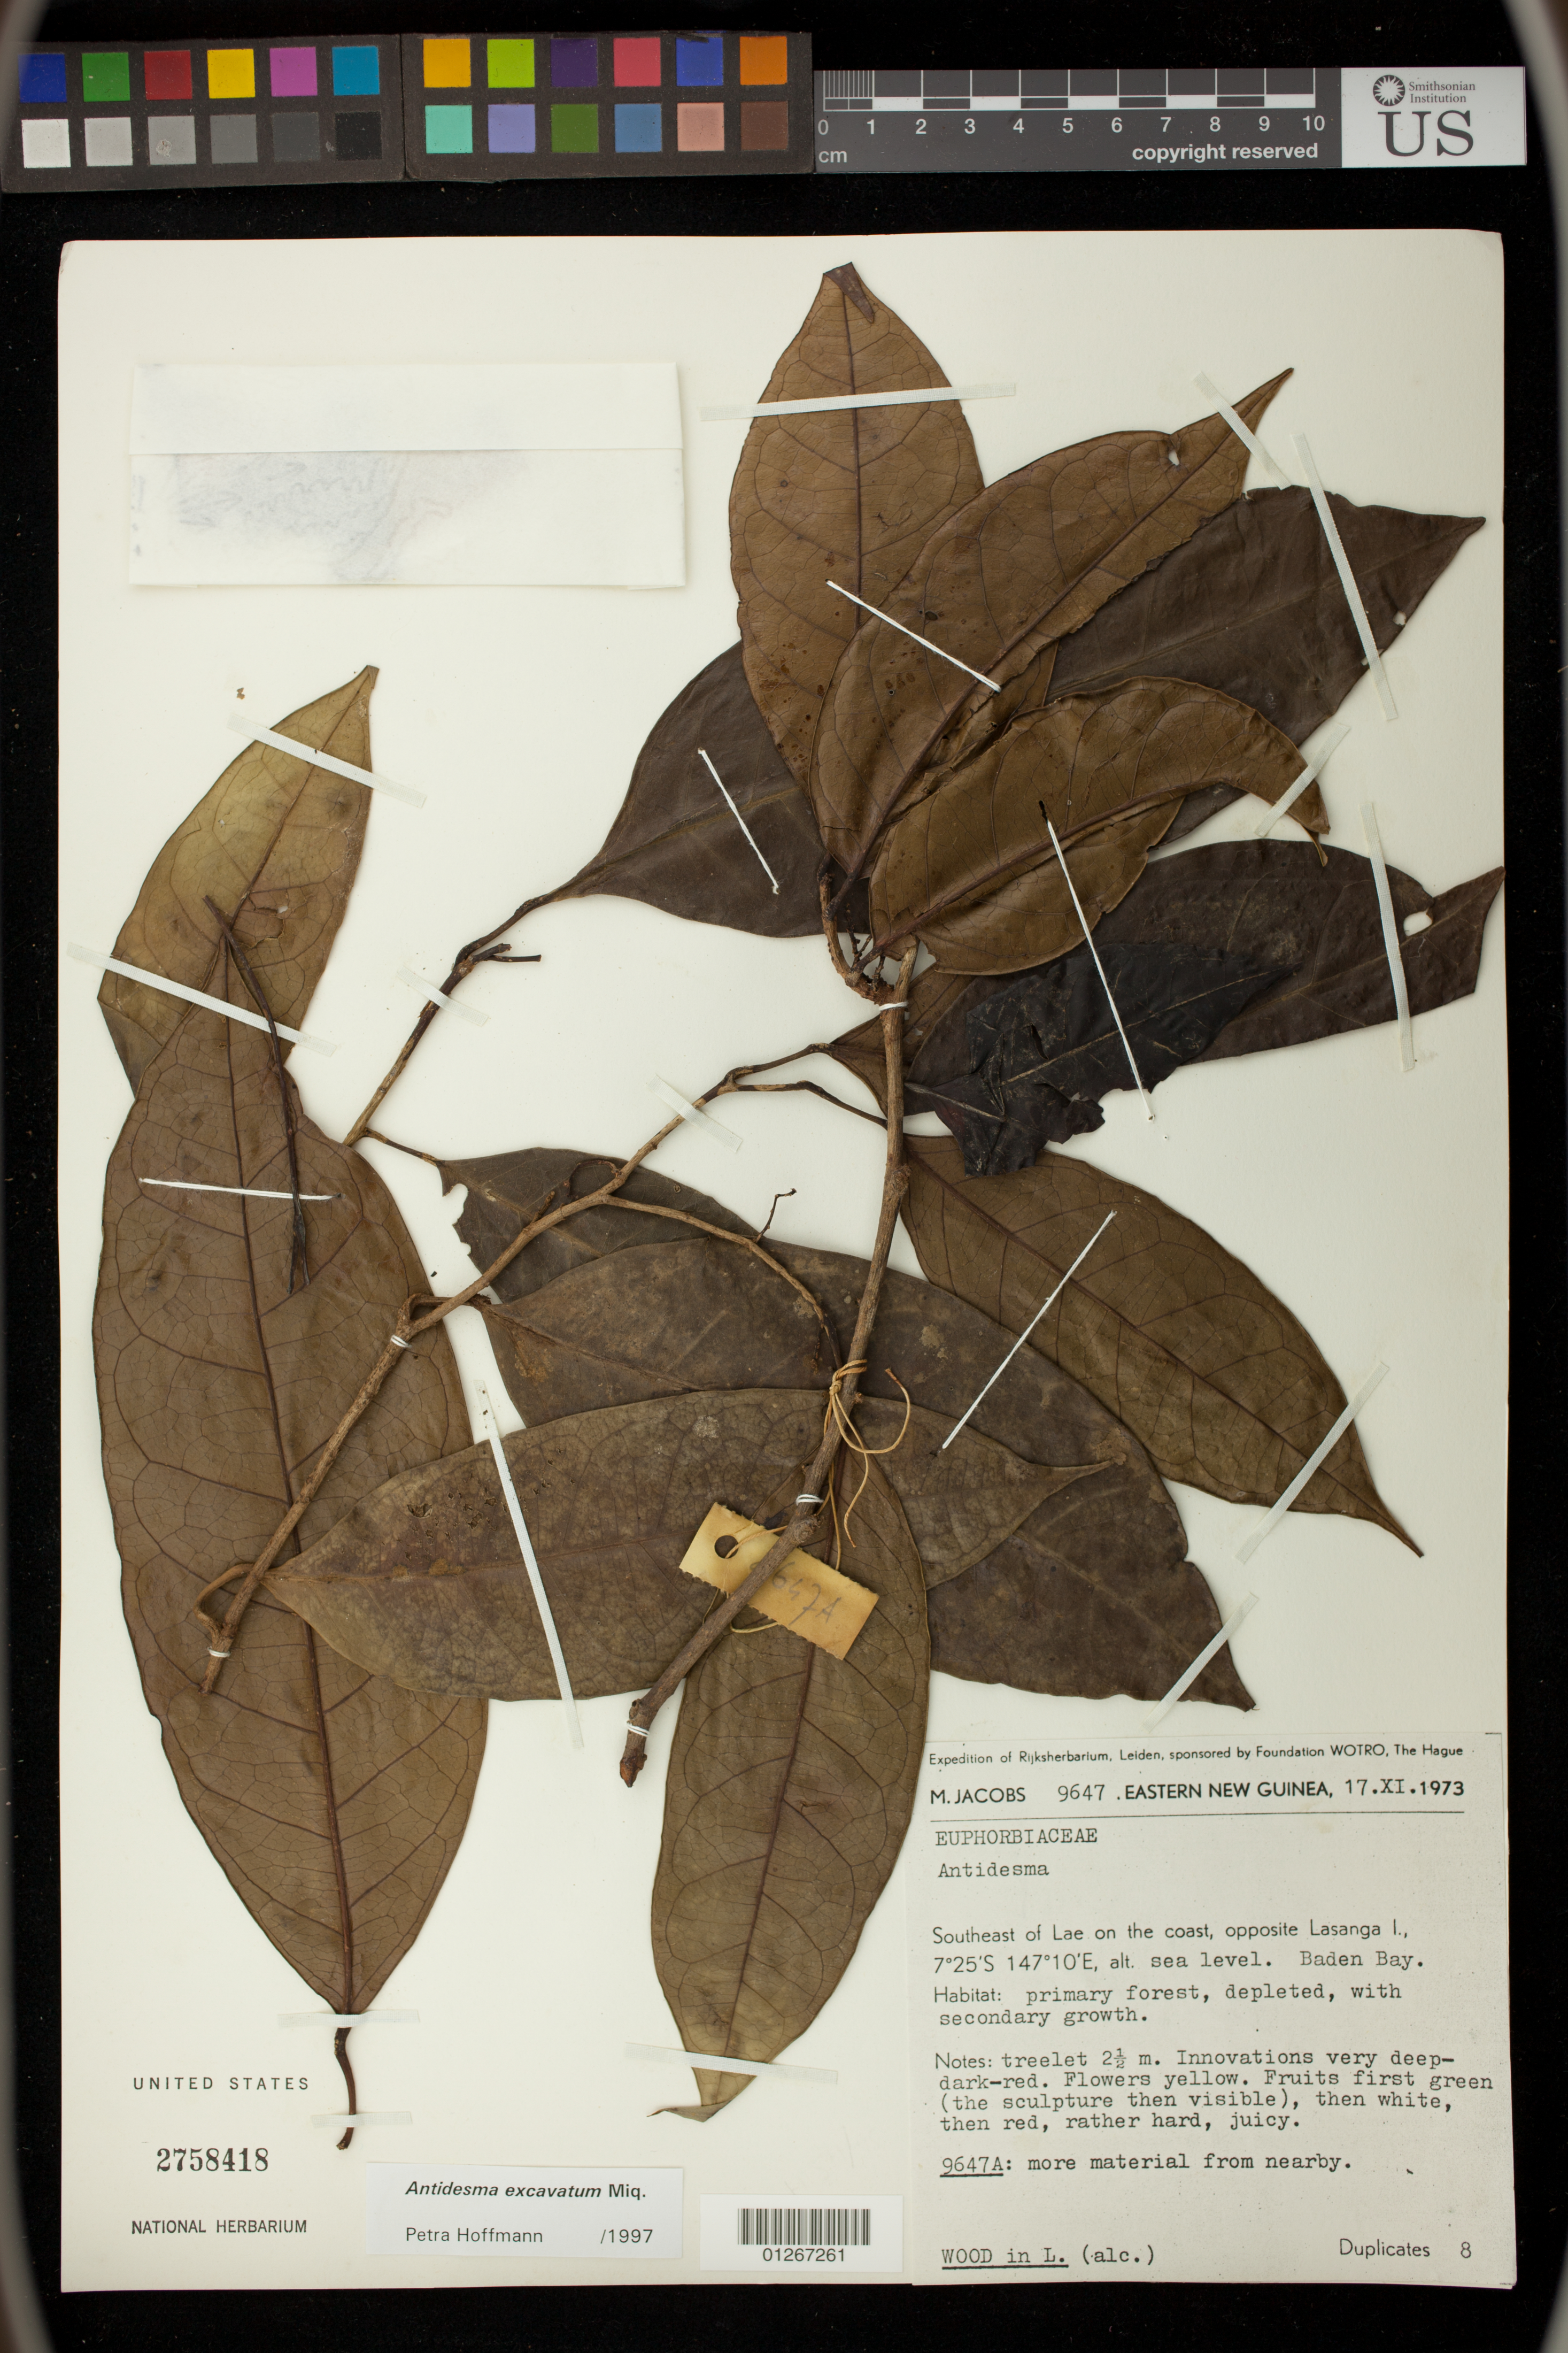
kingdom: Plantae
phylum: Tracheophyta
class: Magnoliopsida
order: Malpighiales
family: Phyllanthaceae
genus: Antidesma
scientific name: Antidesma excavatum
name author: Miq.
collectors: M. Jacobs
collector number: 9647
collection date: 1973-11-17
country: Papua New Guinea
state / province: Morobe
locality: Southeast of Lae on the coast, opposite Lasanga I.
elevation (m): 0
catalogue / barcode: US 2758418